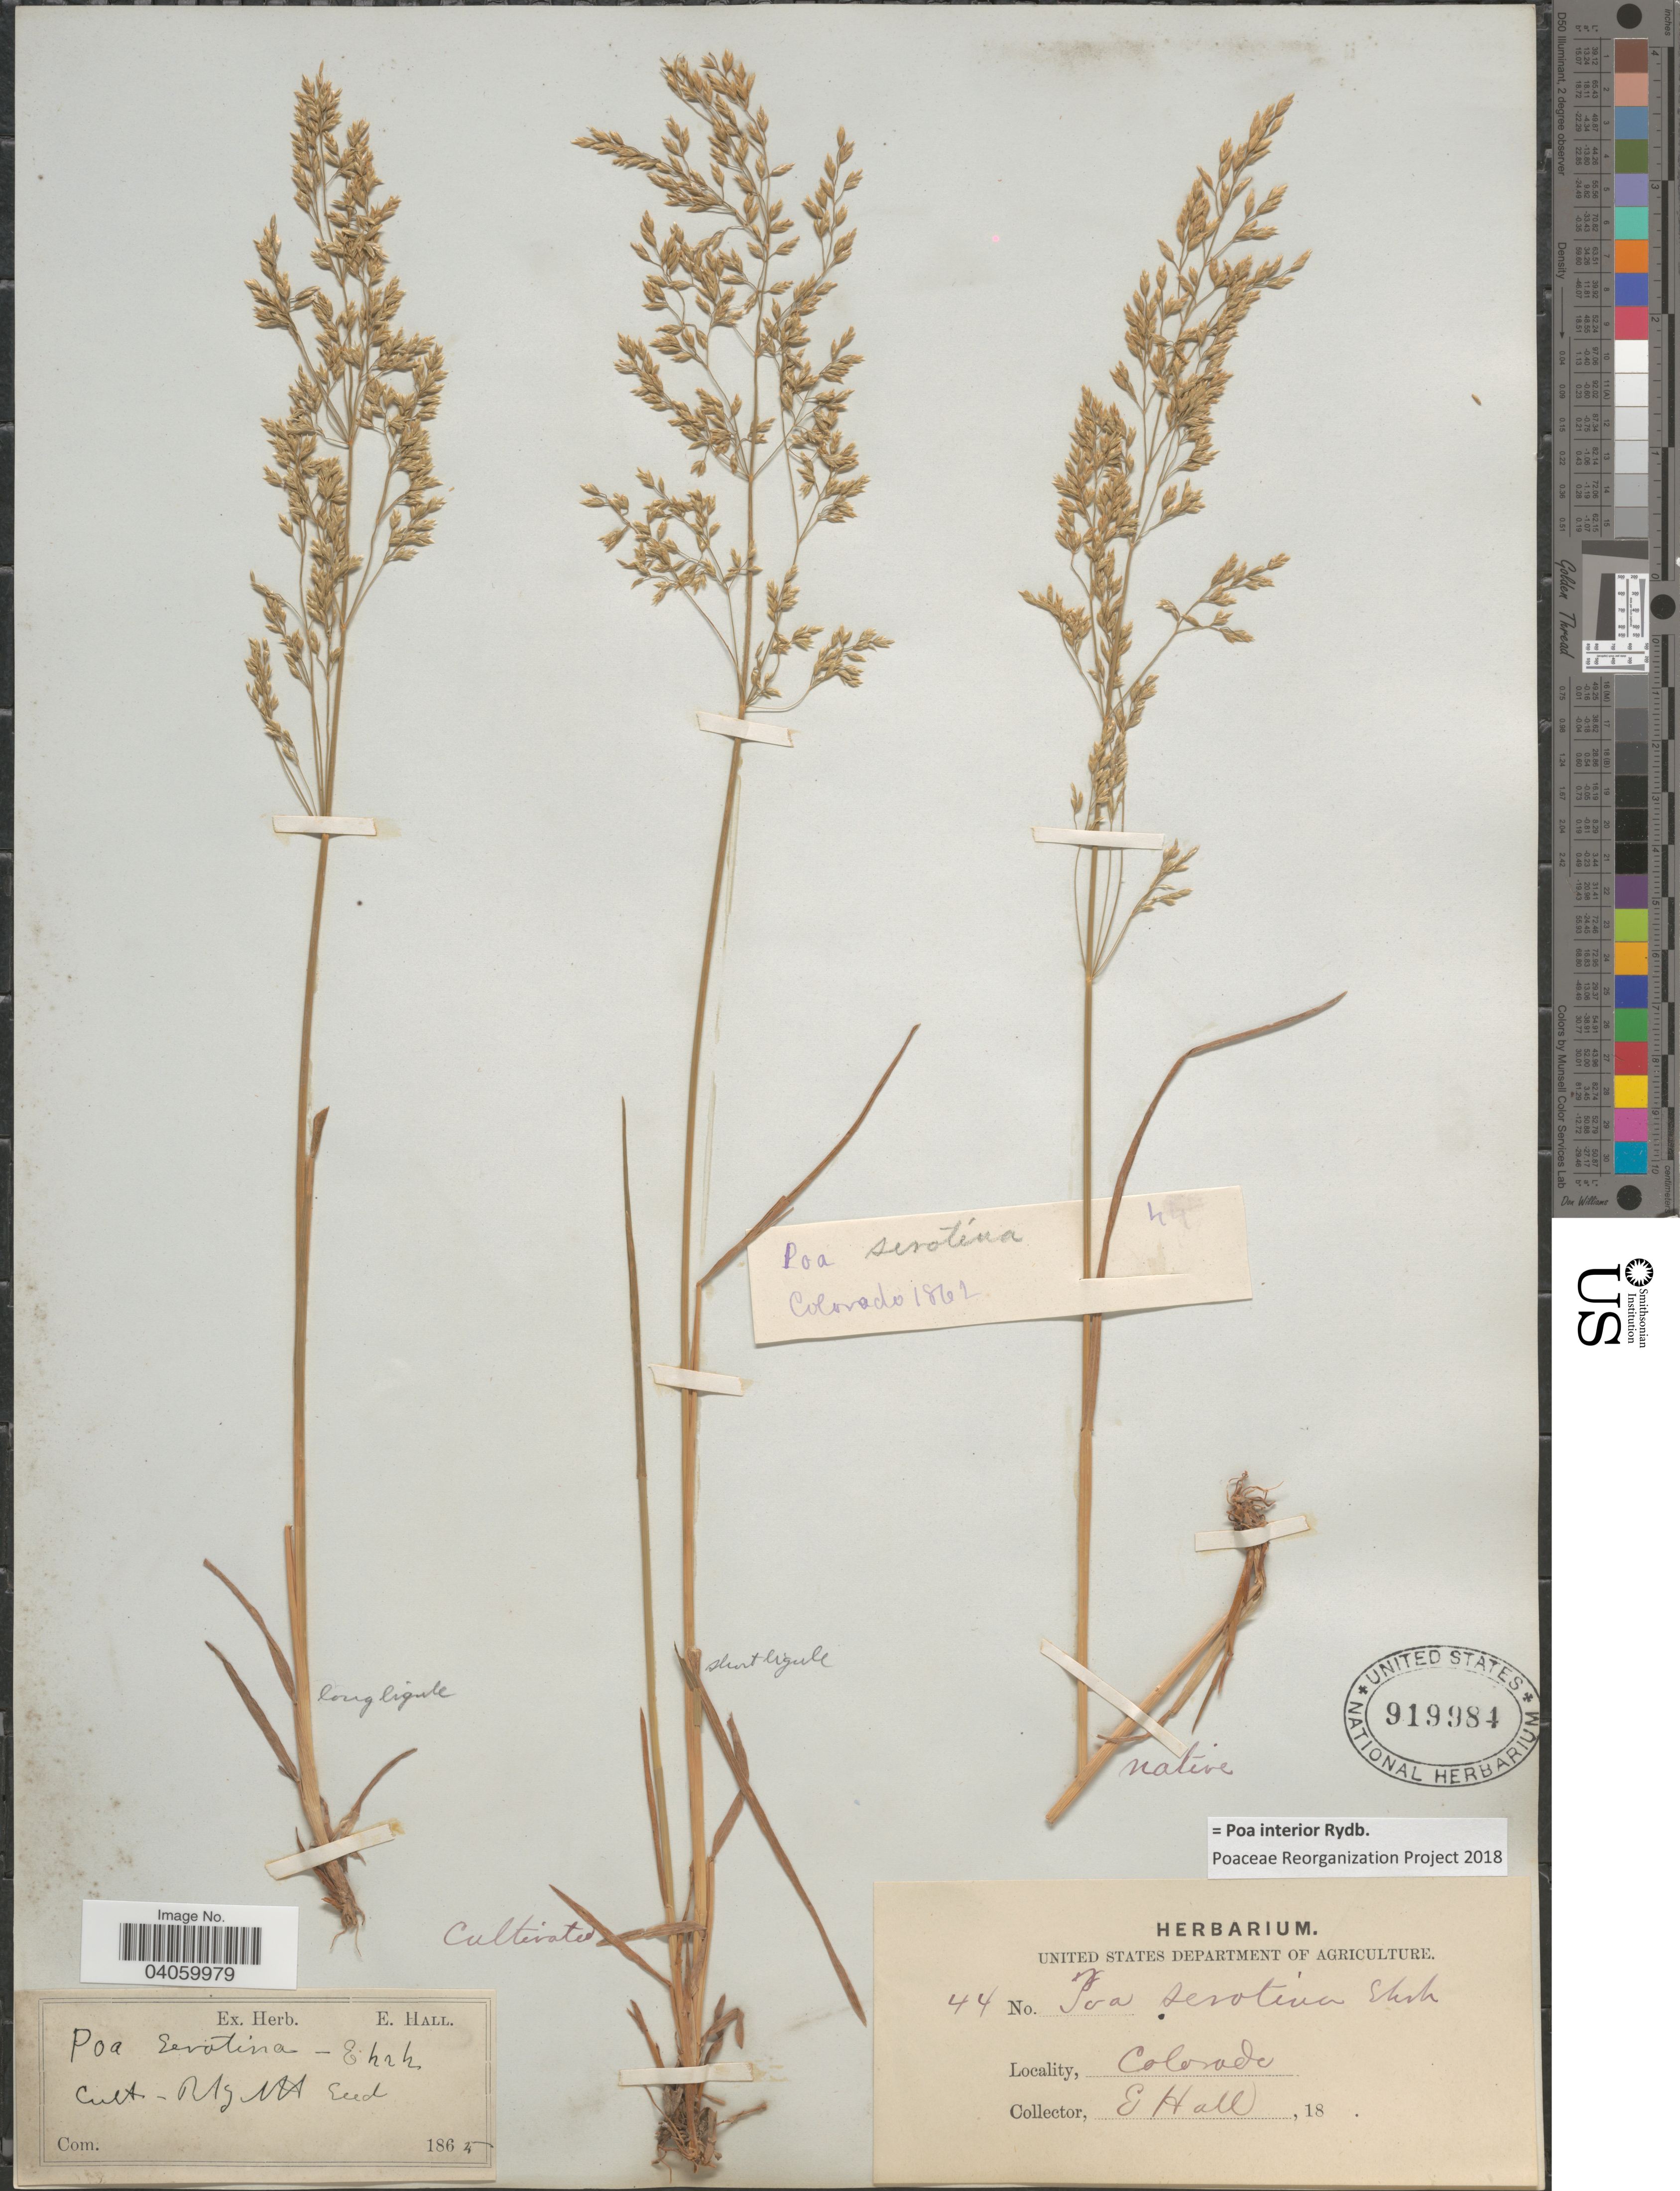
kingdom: Plantae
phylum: Tracheophyta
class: Liliopsida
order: Poales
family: Poaceae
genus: Poa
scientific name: Poa interior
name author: Rydb.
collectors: E. Hall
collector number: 44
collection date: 1864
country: United States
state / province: Colorado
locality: Rky Mt.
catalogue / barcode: US 919984